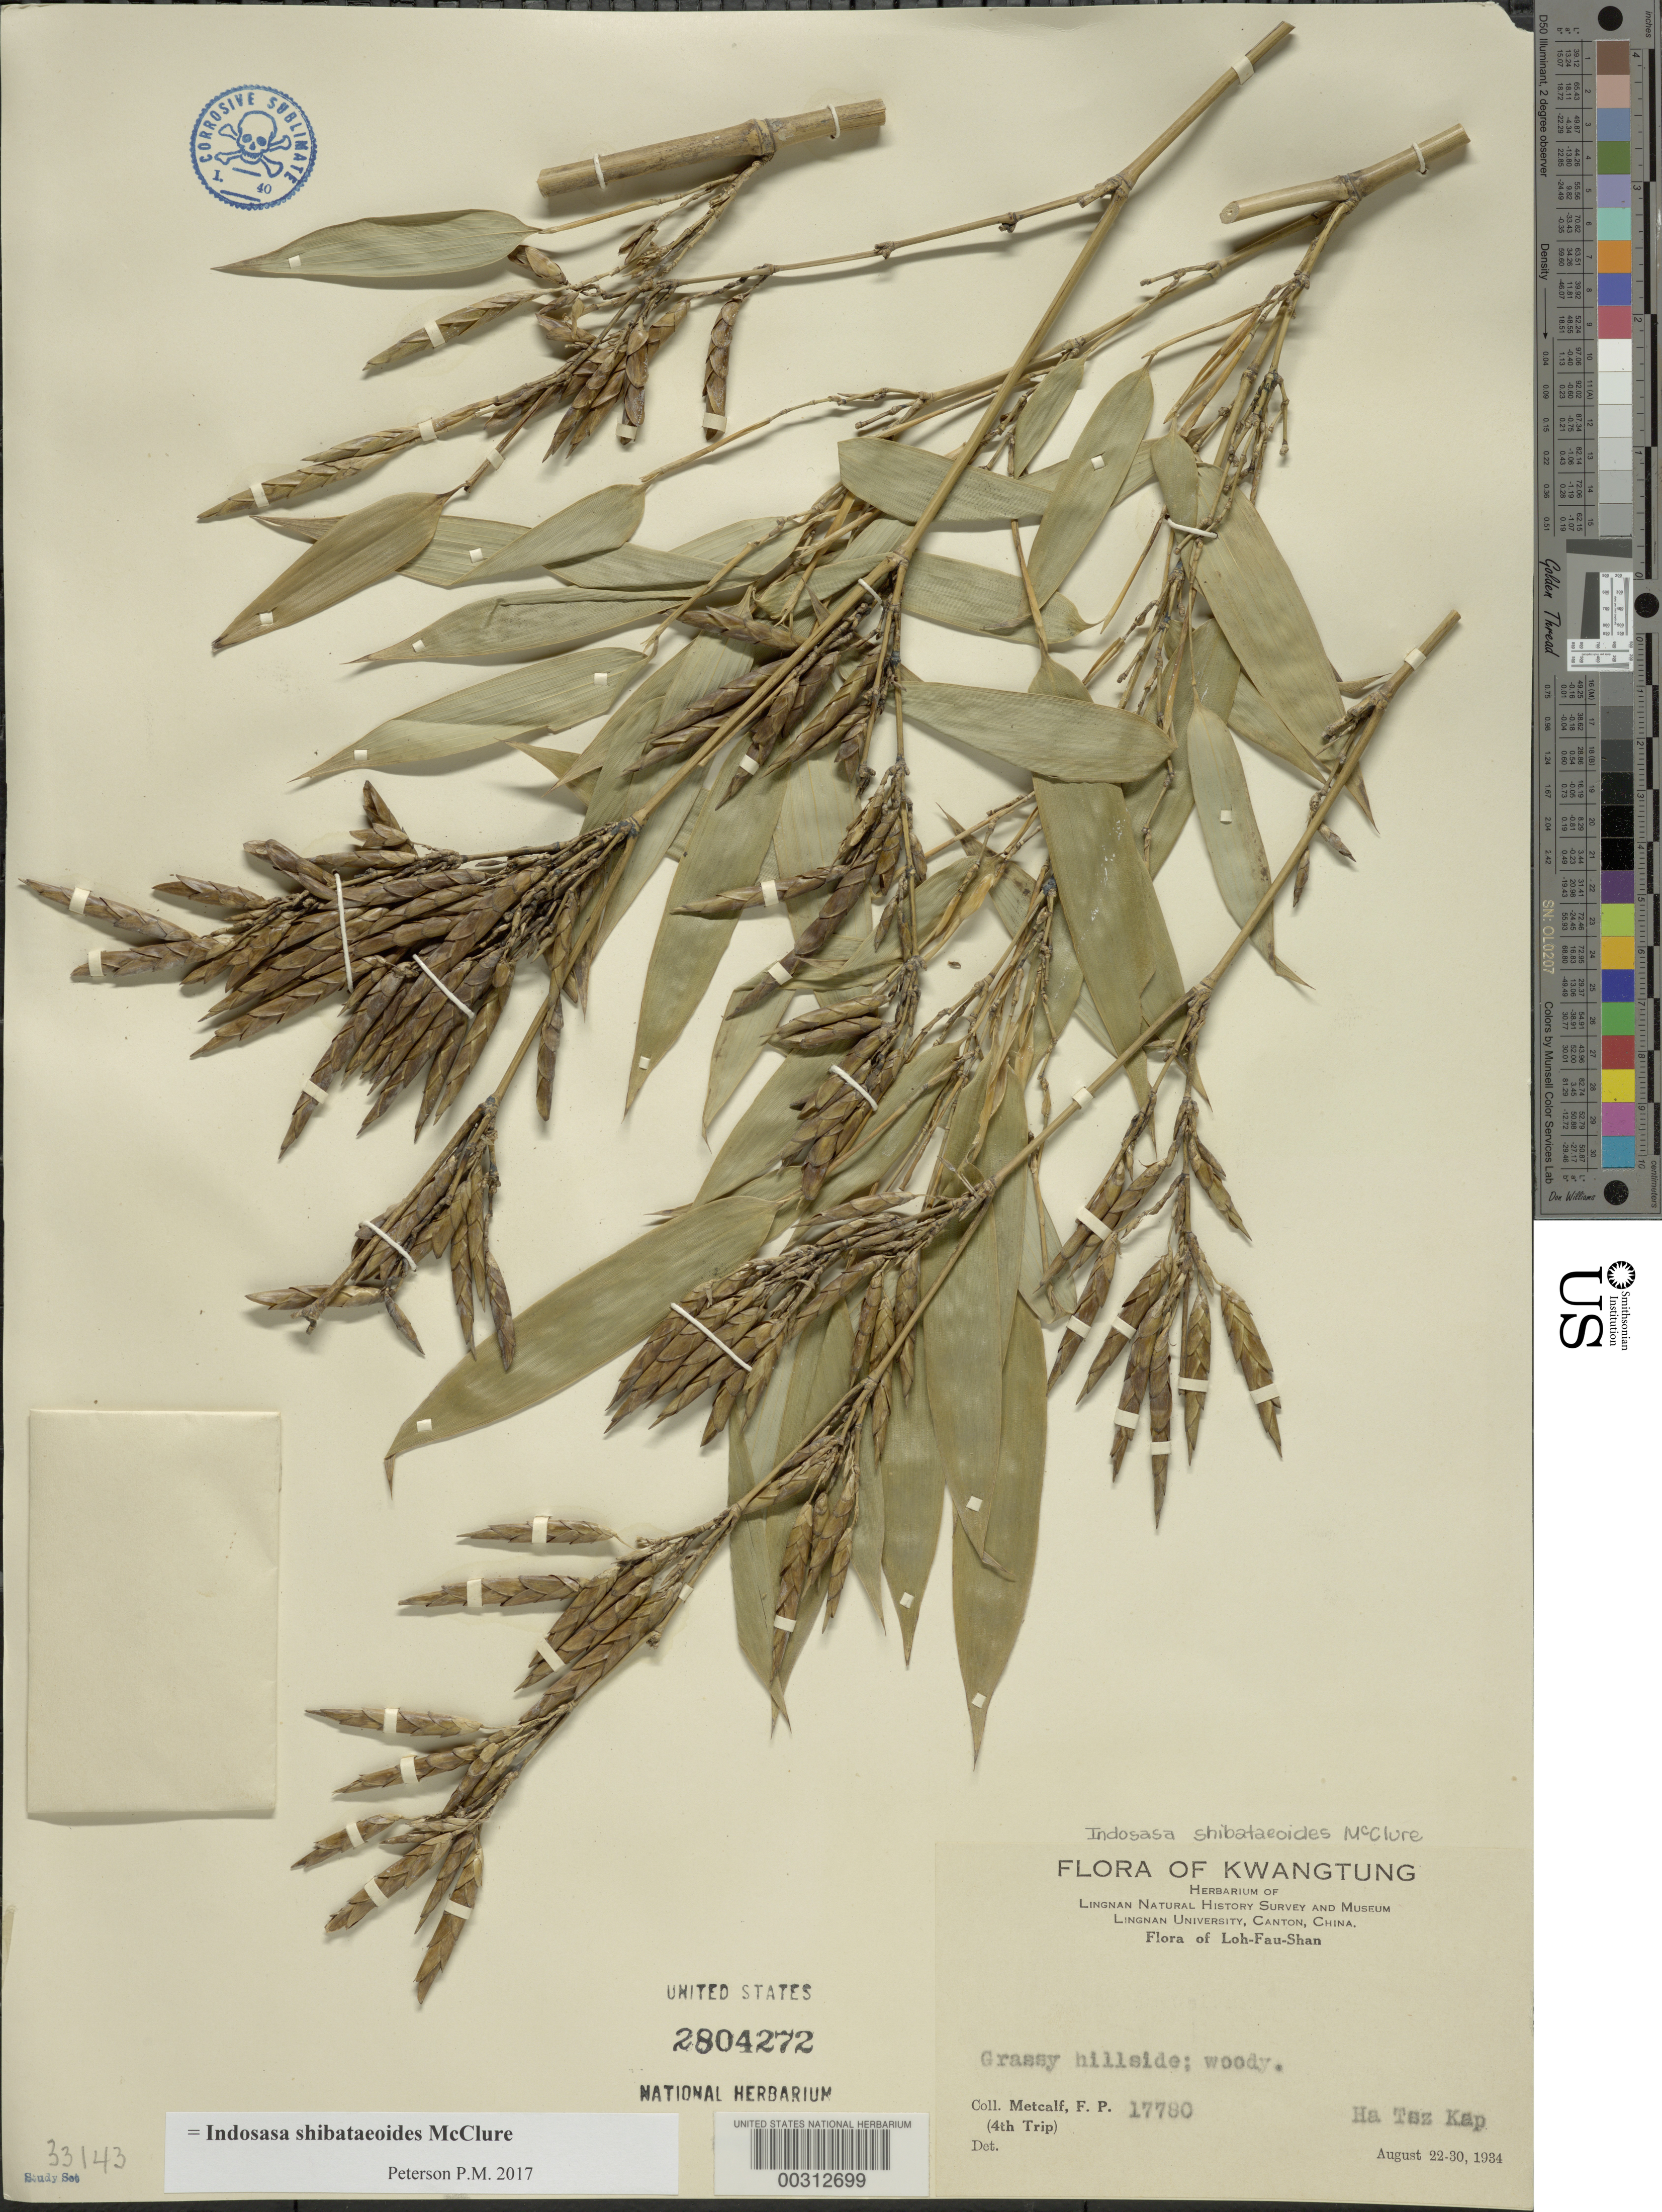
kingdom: Plantae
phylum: Tracheophyta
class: Liliopsida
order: Poales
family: Poaceae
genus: Indosasa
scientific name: Indosasa shibataeoides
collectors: F. P. Metcalf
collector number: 17780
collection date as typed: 22 Aug 1934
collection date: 1934-08-22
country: China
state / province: Guangdong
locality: Loh-fau-shan, ha tsz kap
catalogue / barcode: US 2804272